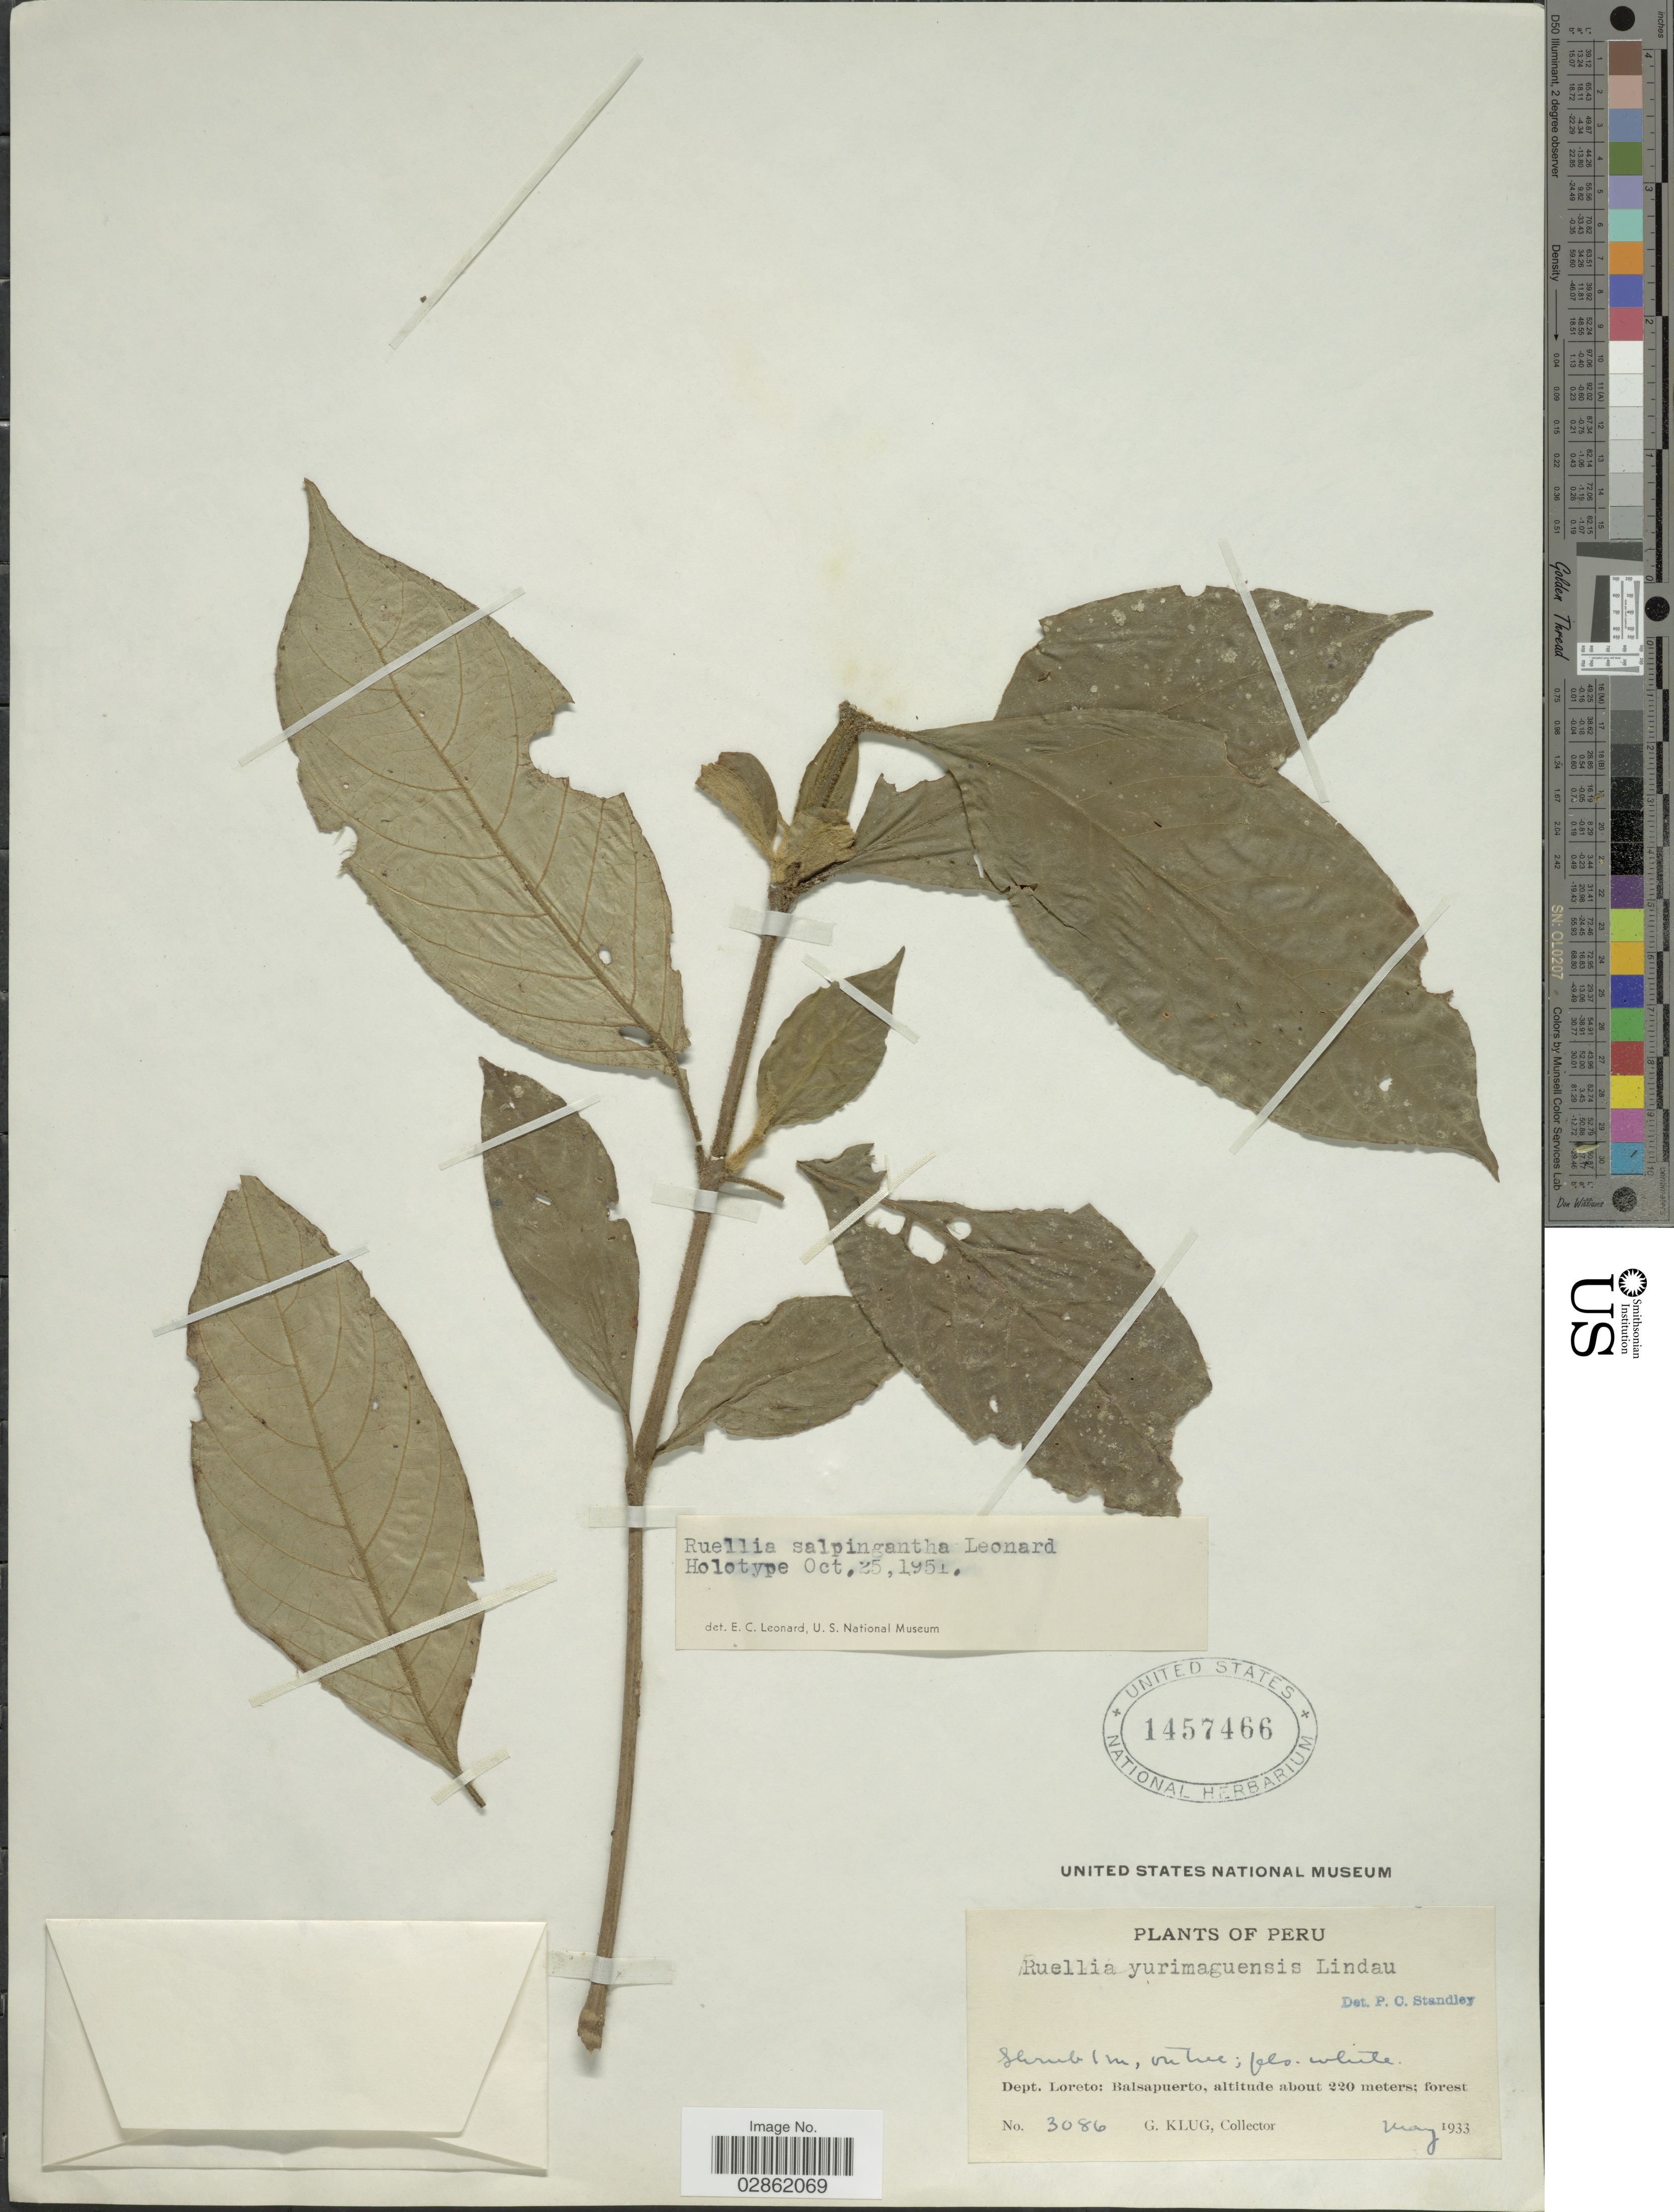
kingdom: Plantae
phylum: Tracheophyta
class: Magnoliopsida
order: Lamiales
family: Acanthaceae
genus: Ruellia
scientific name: Ruellia salpingantha Leonard sp. nov. ined.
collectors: G. Klug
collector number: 3086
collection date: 1933-05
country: Peru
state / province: Loreto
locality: Dept. Loreto: Balsapuerto.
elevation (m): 220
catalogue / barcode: US 1457466